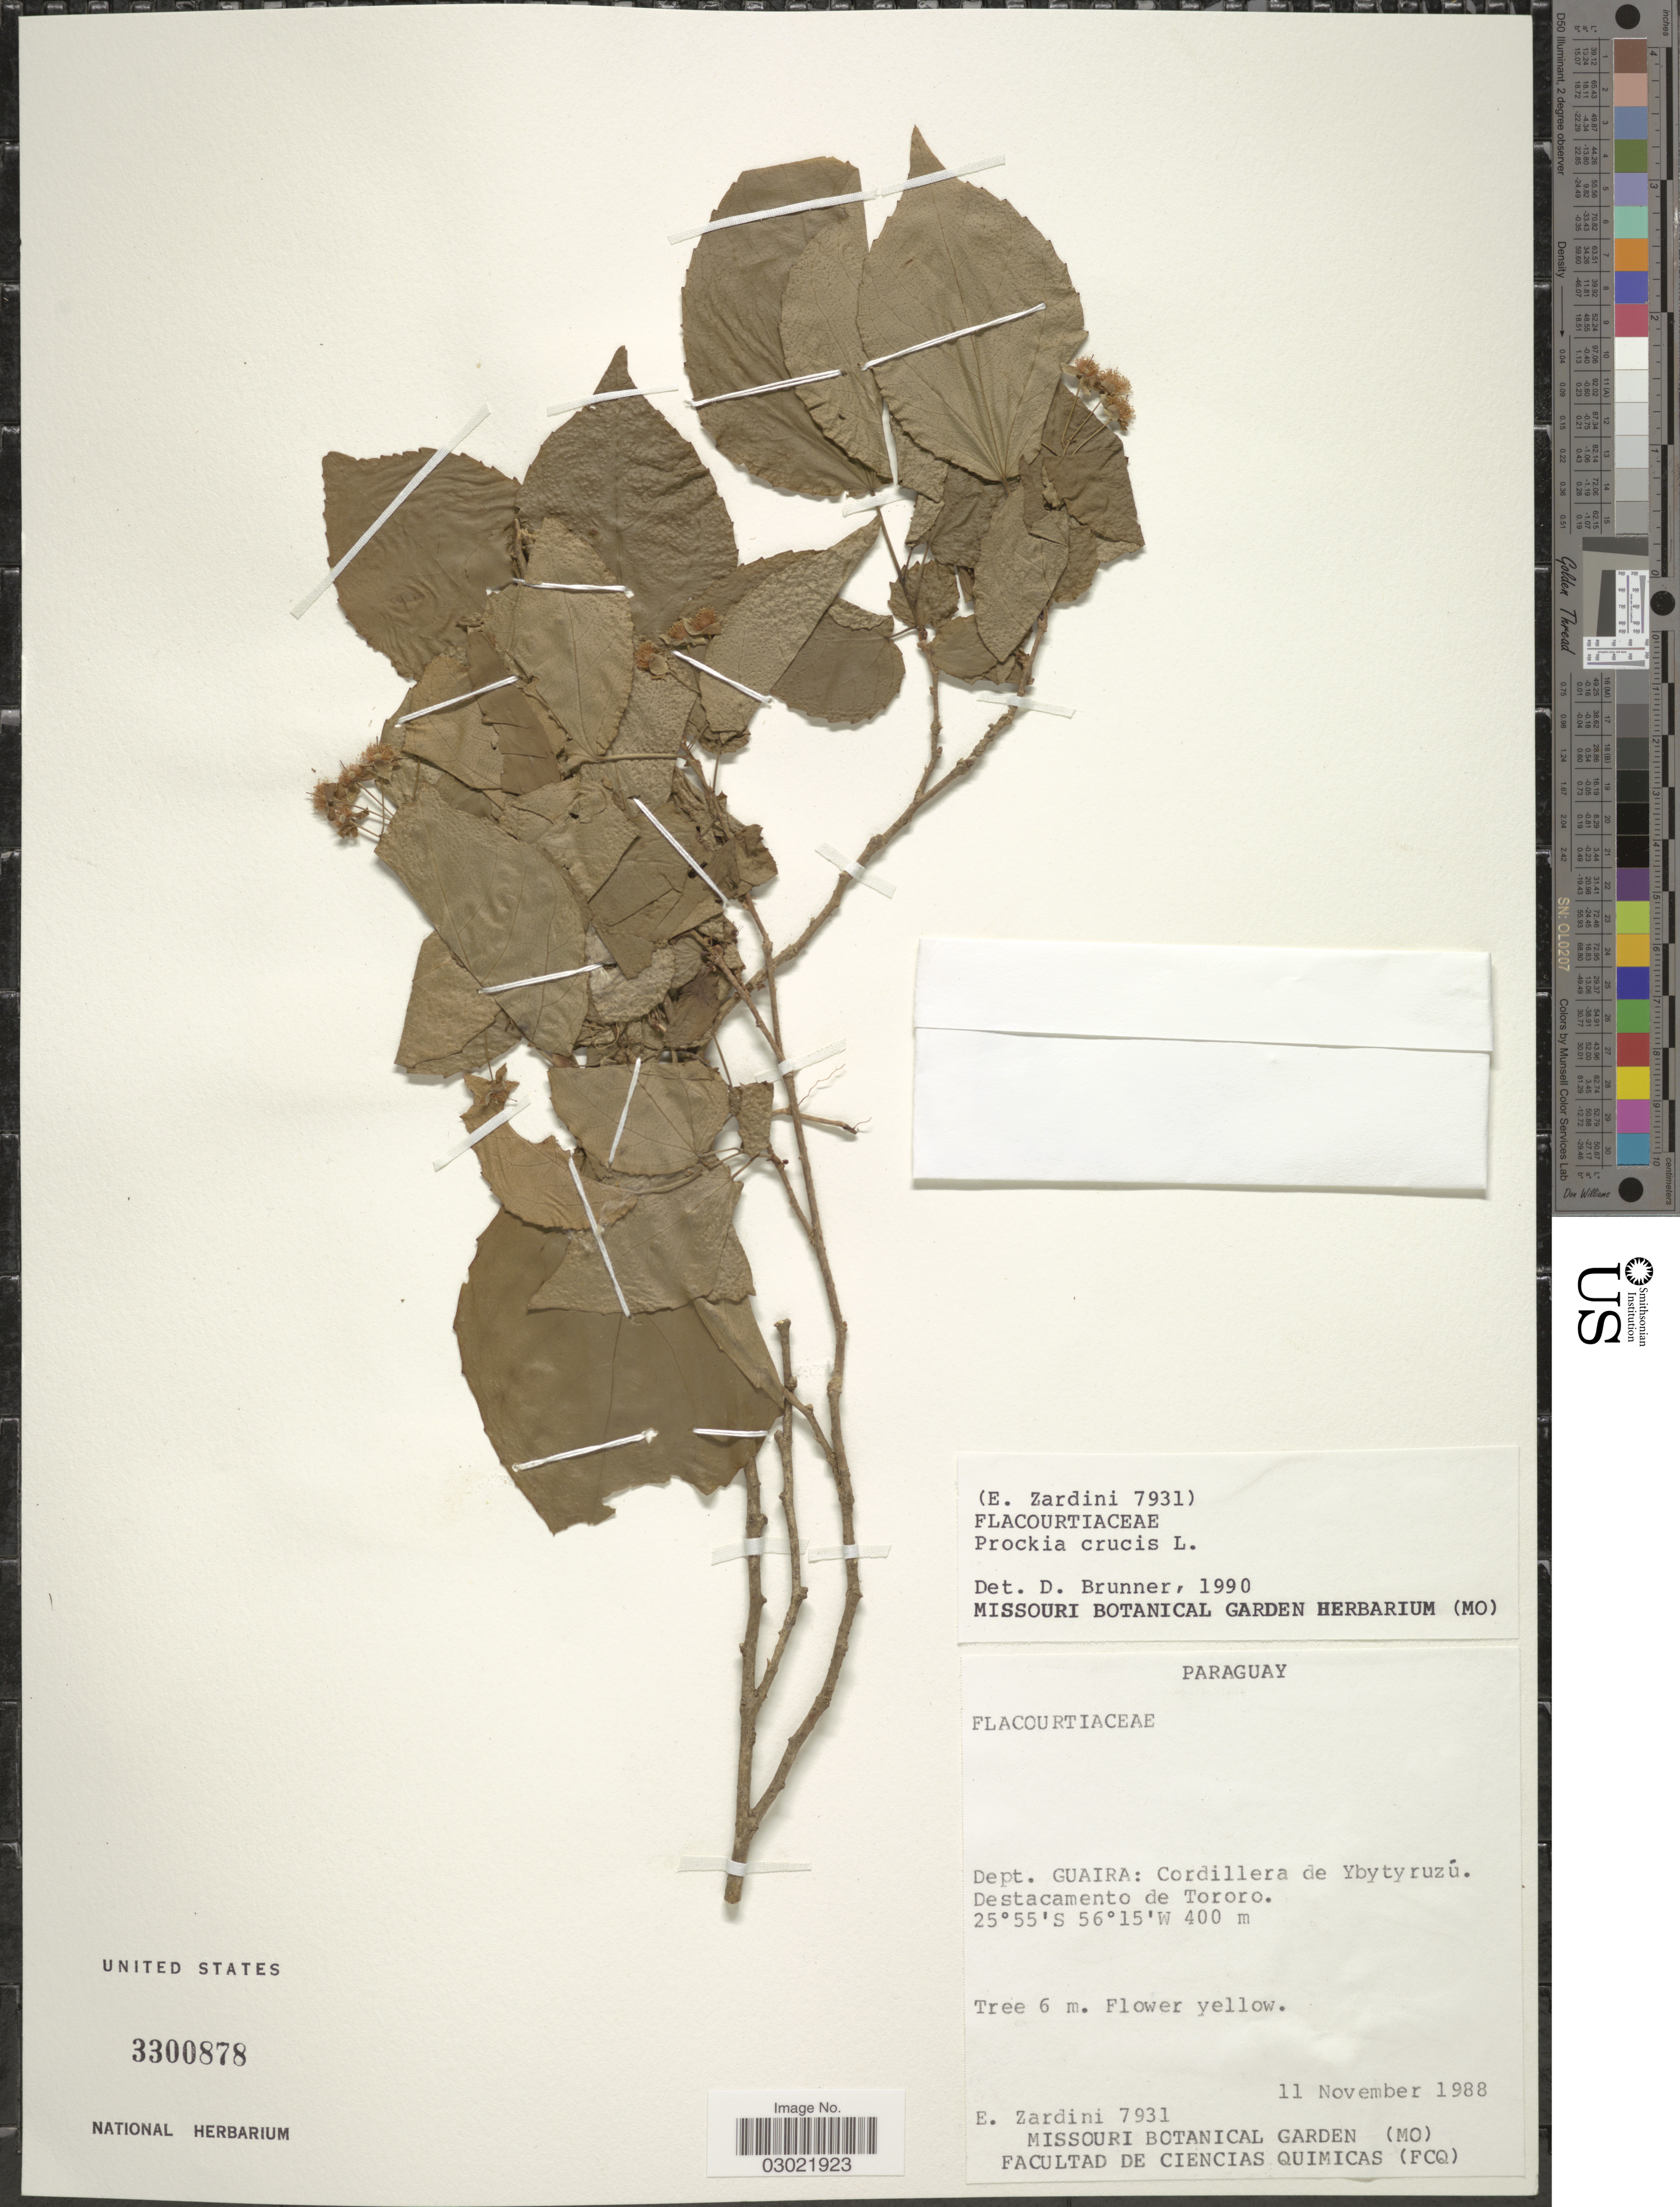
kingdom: Plantae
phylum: Tracheophyta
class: Magnoliopsida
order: Malpighiales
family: Salicaceae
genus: Prockia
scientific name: Prockia crucis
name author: P. Browne ex L.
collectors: E. Zardini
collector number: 7931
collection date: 1988-11-11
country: Paraguay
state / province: Guaira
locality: Dept. Guaira: Cordillera de Ybytyruzú. Destacamento de Tororo.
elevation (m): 400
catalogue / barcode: US 3300878